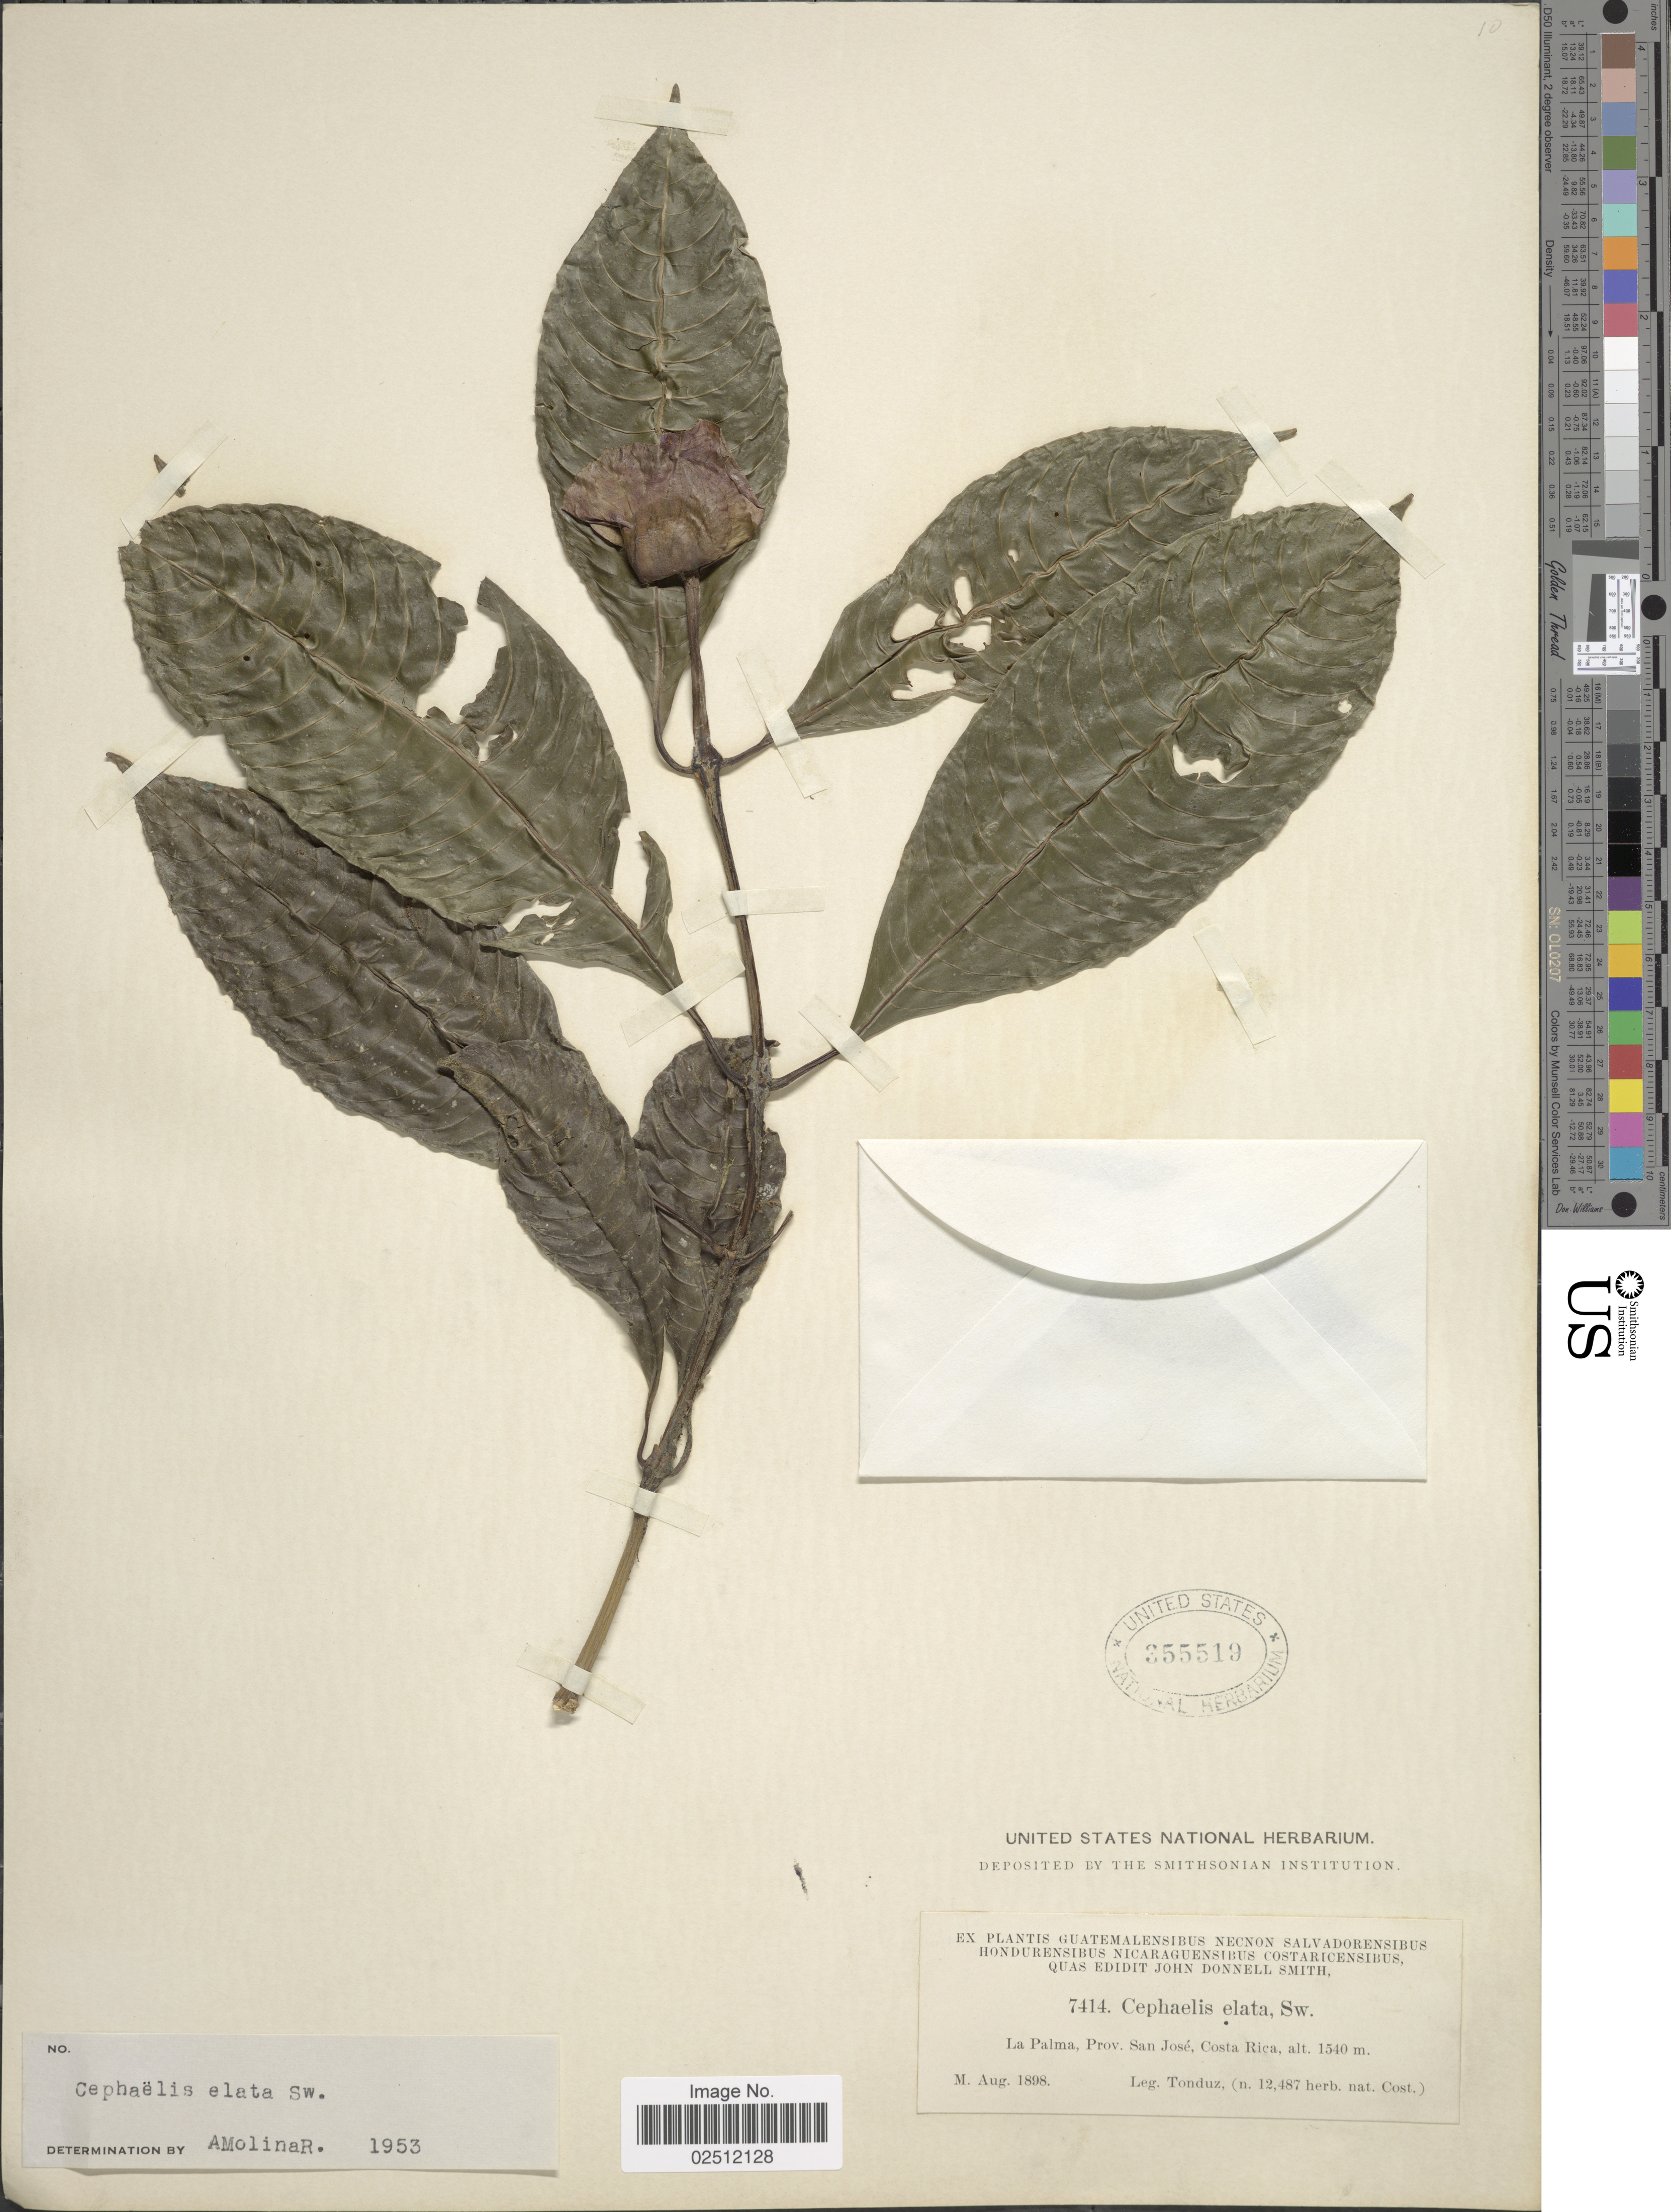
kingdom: Plantae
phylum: Tracheophyta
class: Magnoliopsida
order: Gentianales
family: Rubiaceae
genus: Psychotria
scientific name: Psychotria elata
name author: (Sw.) Hammel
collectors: A. Tonduz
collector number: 7414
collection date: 1898-08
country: Costa Rica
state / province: San José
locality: La Palma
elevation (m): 1540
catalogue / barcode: US 355519